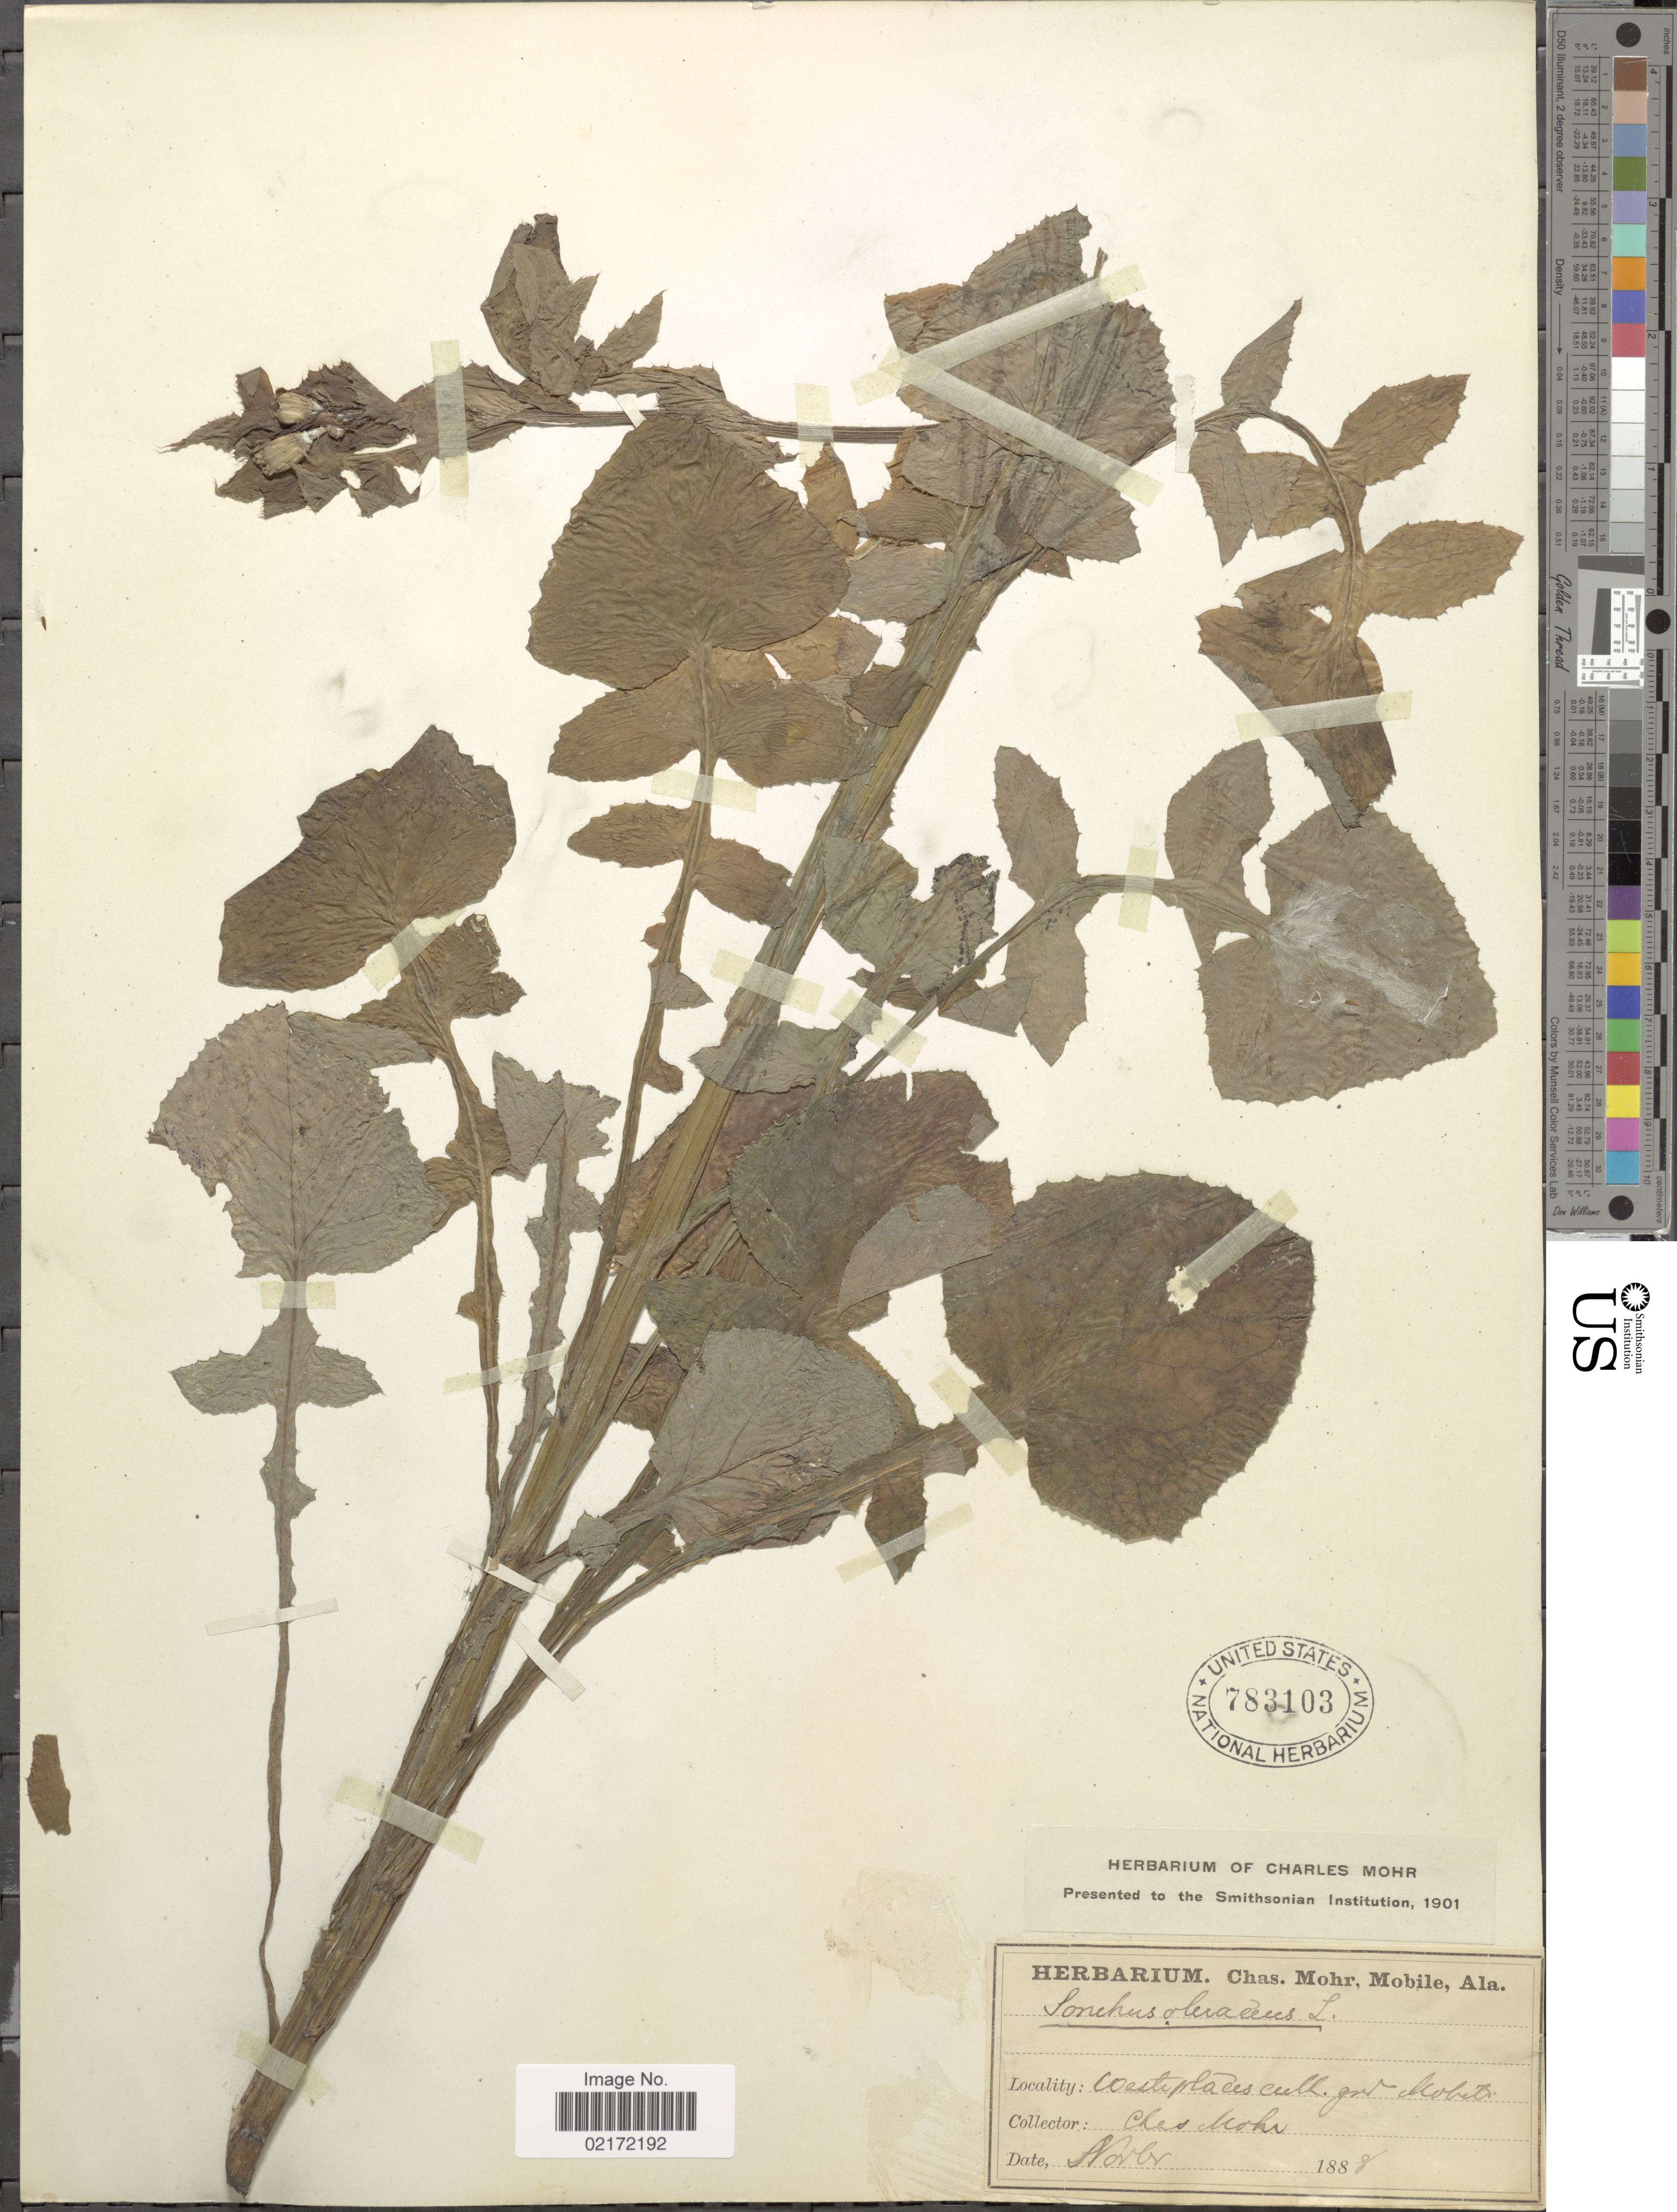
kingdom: Plantae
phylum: Tracheophyta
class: Magnoliopsida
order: Asterales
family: Asteraceae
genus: Sonchus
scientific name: Sonchus oleraceus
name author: L.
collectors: Mohr, C. T. (herbarium)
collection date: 1888-11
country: United States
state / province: Alabama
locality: Waste places cult. grd Mobile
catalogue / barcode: US 783103